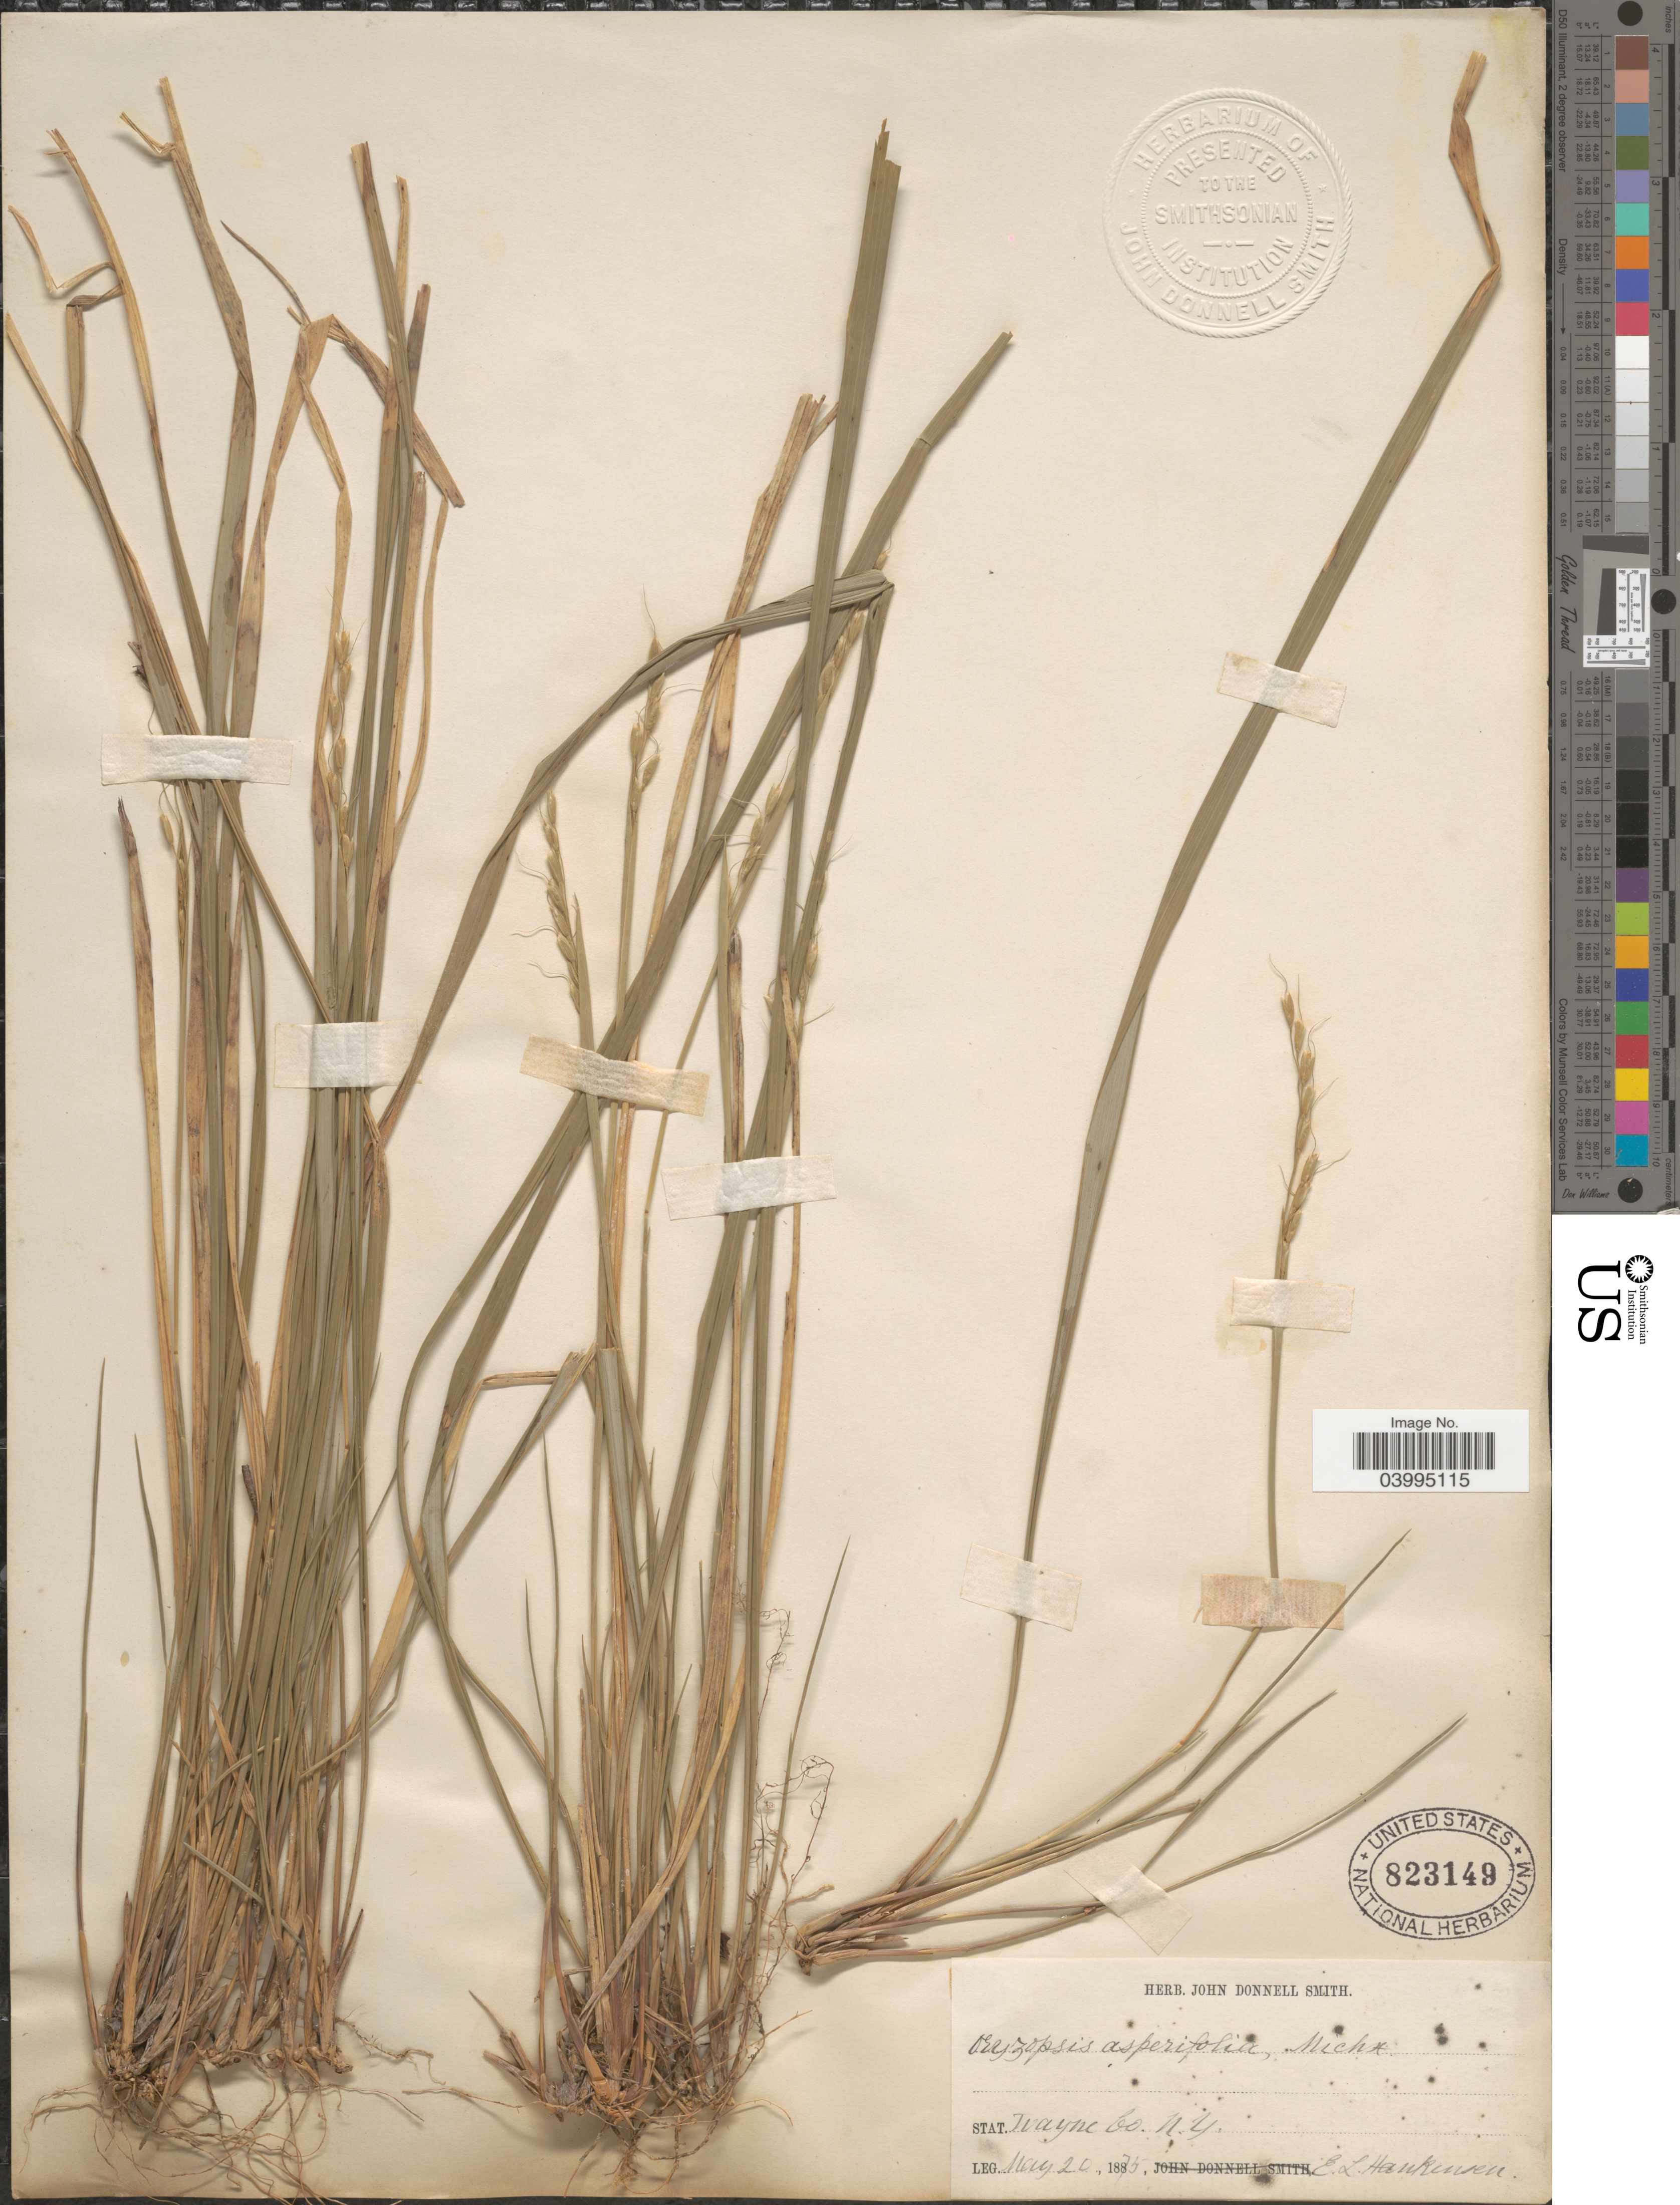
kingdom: Plantae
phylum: Tracheophyta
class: Liliopsida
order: Poales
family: Poaceae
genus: Oryzopsis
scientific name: Oryzopsis asperifolia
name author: Michx.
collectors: E. Hankenson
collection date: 1875-05-20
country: United States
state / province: New York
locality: Stat. Wayne Co.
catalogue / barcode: US 823149